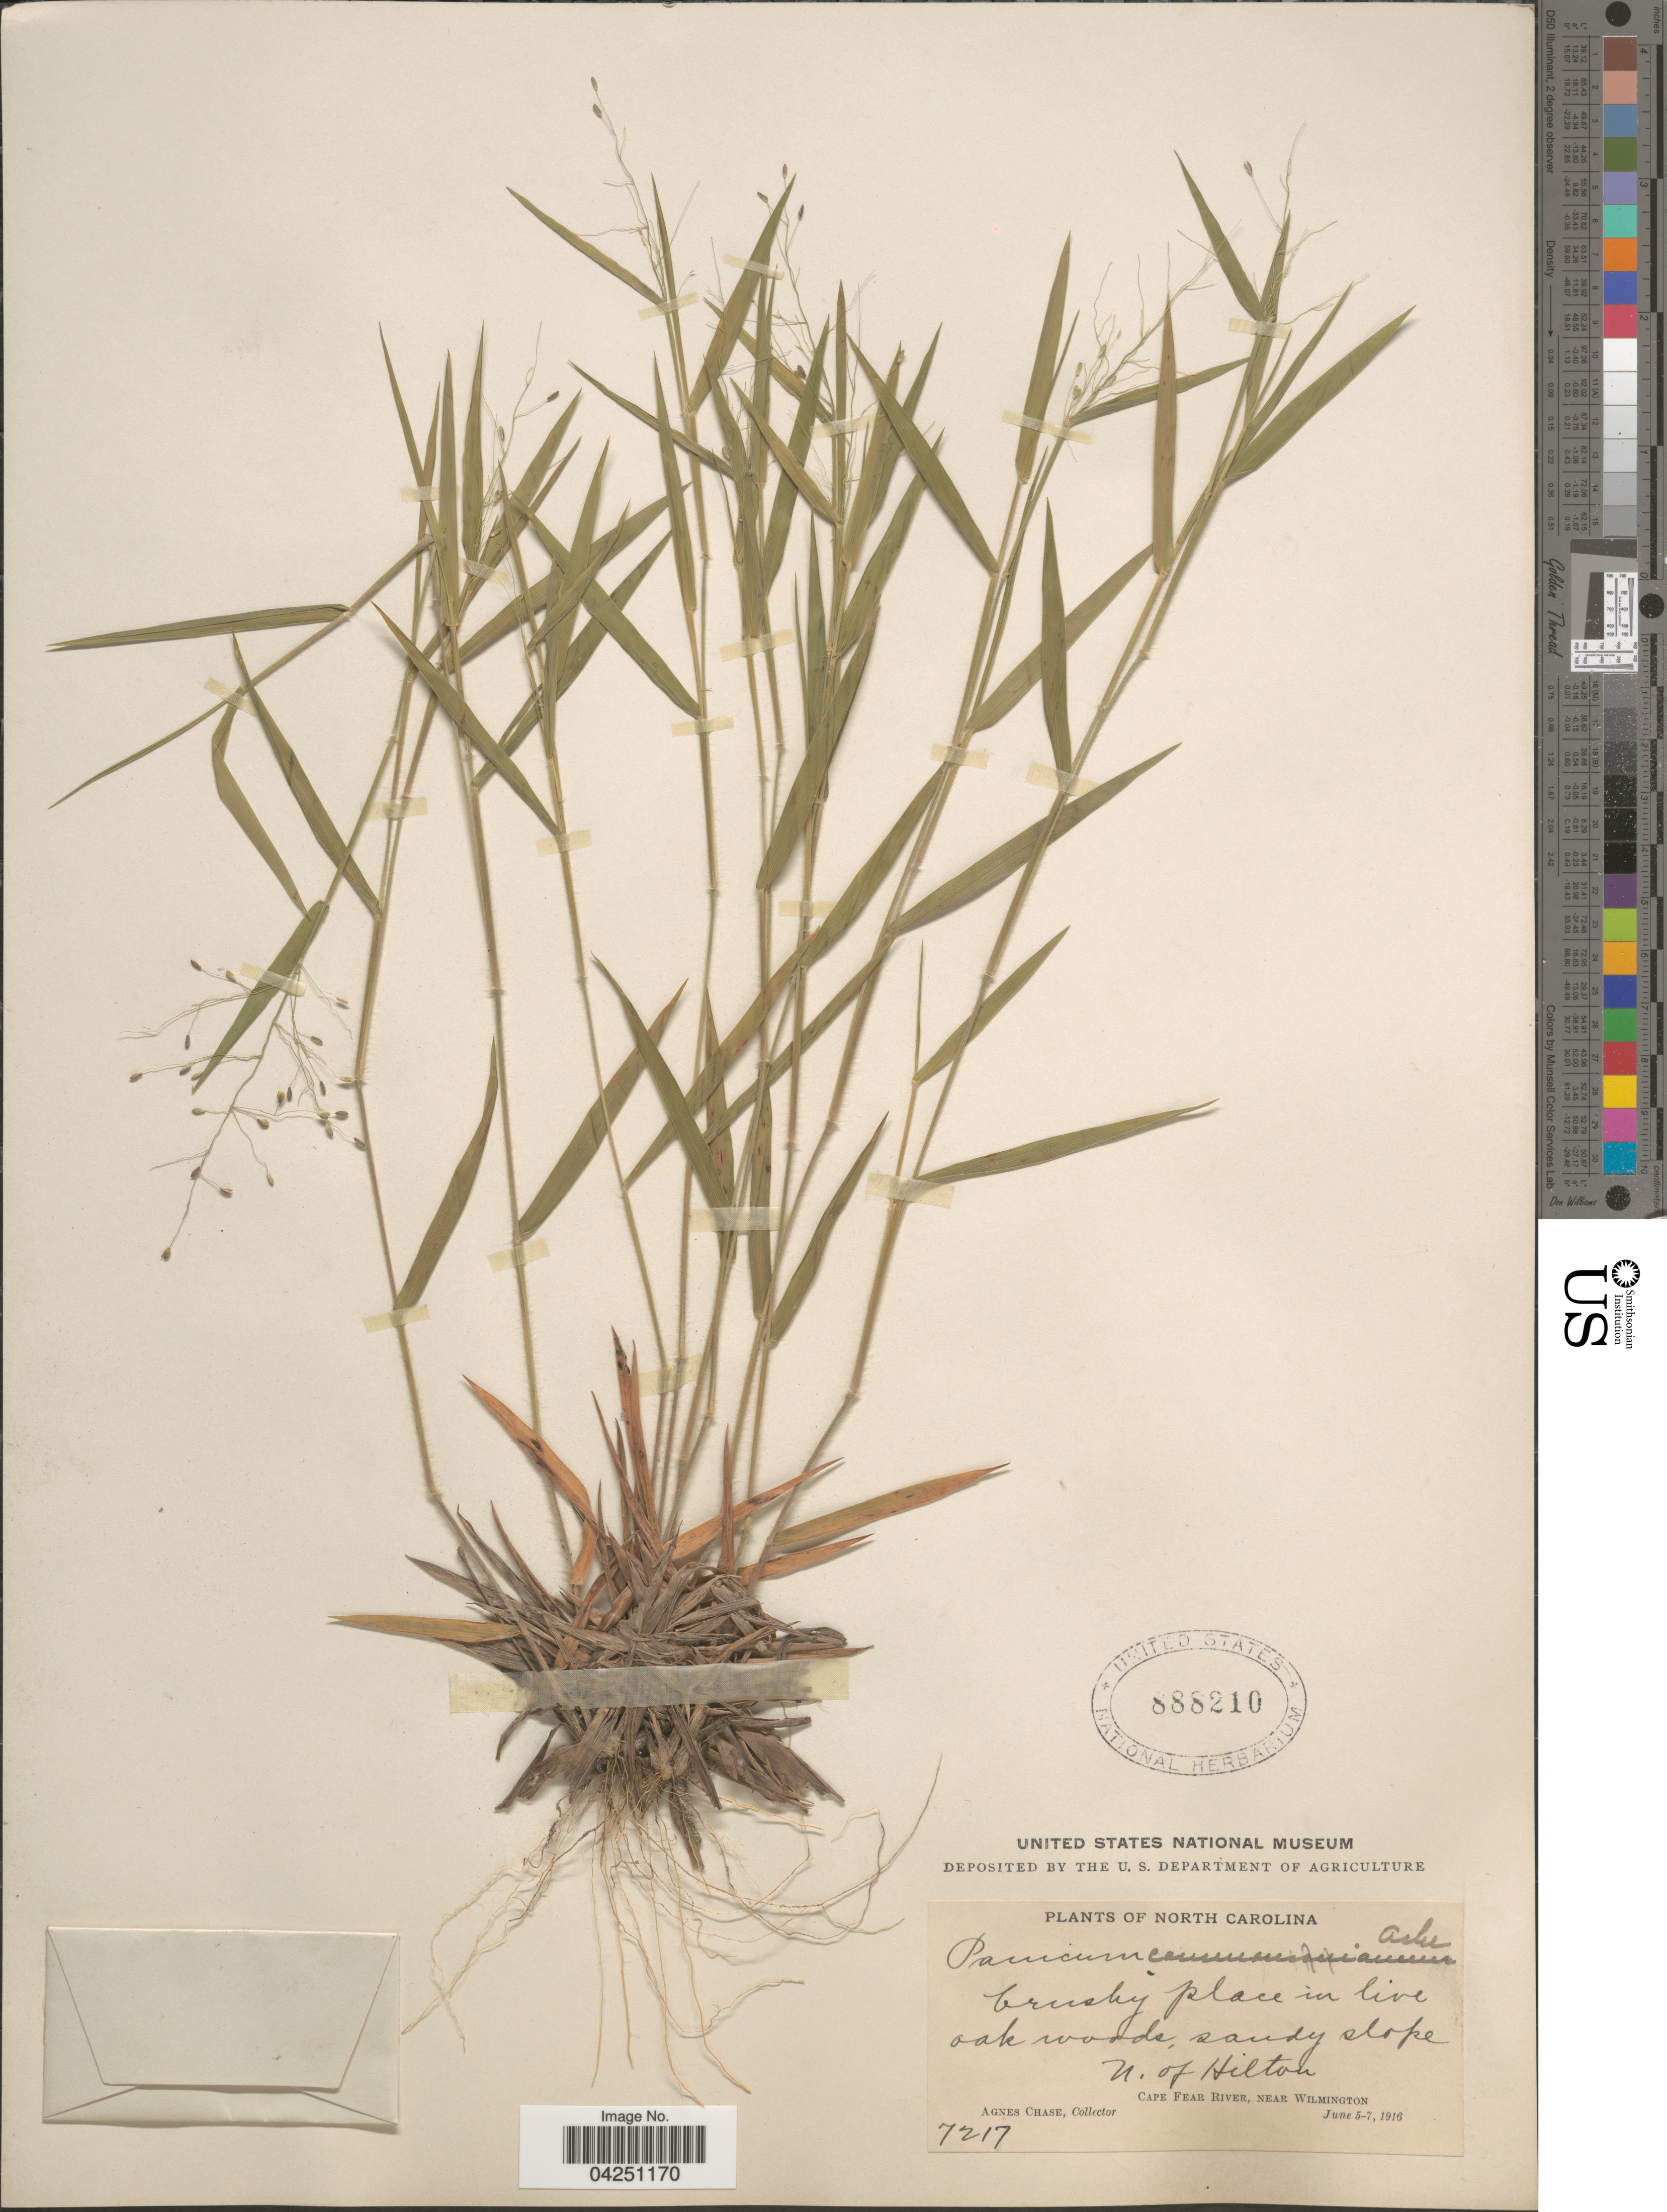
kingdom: Plantae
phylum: Tracheophyta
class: Liliopsida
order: Poales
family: Poaceae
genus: Dichanthelium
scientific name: Dichanthelium acuminatum var. acuminatum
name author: (Sw.) Gould & C.A. Clark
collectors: A. Chase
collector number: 7217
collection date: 1916-06-05/1916-06-07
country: United States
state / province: North Carolina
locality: N. of Hilton. Cape Fear River, near Wilmington.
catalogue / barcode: US 888210